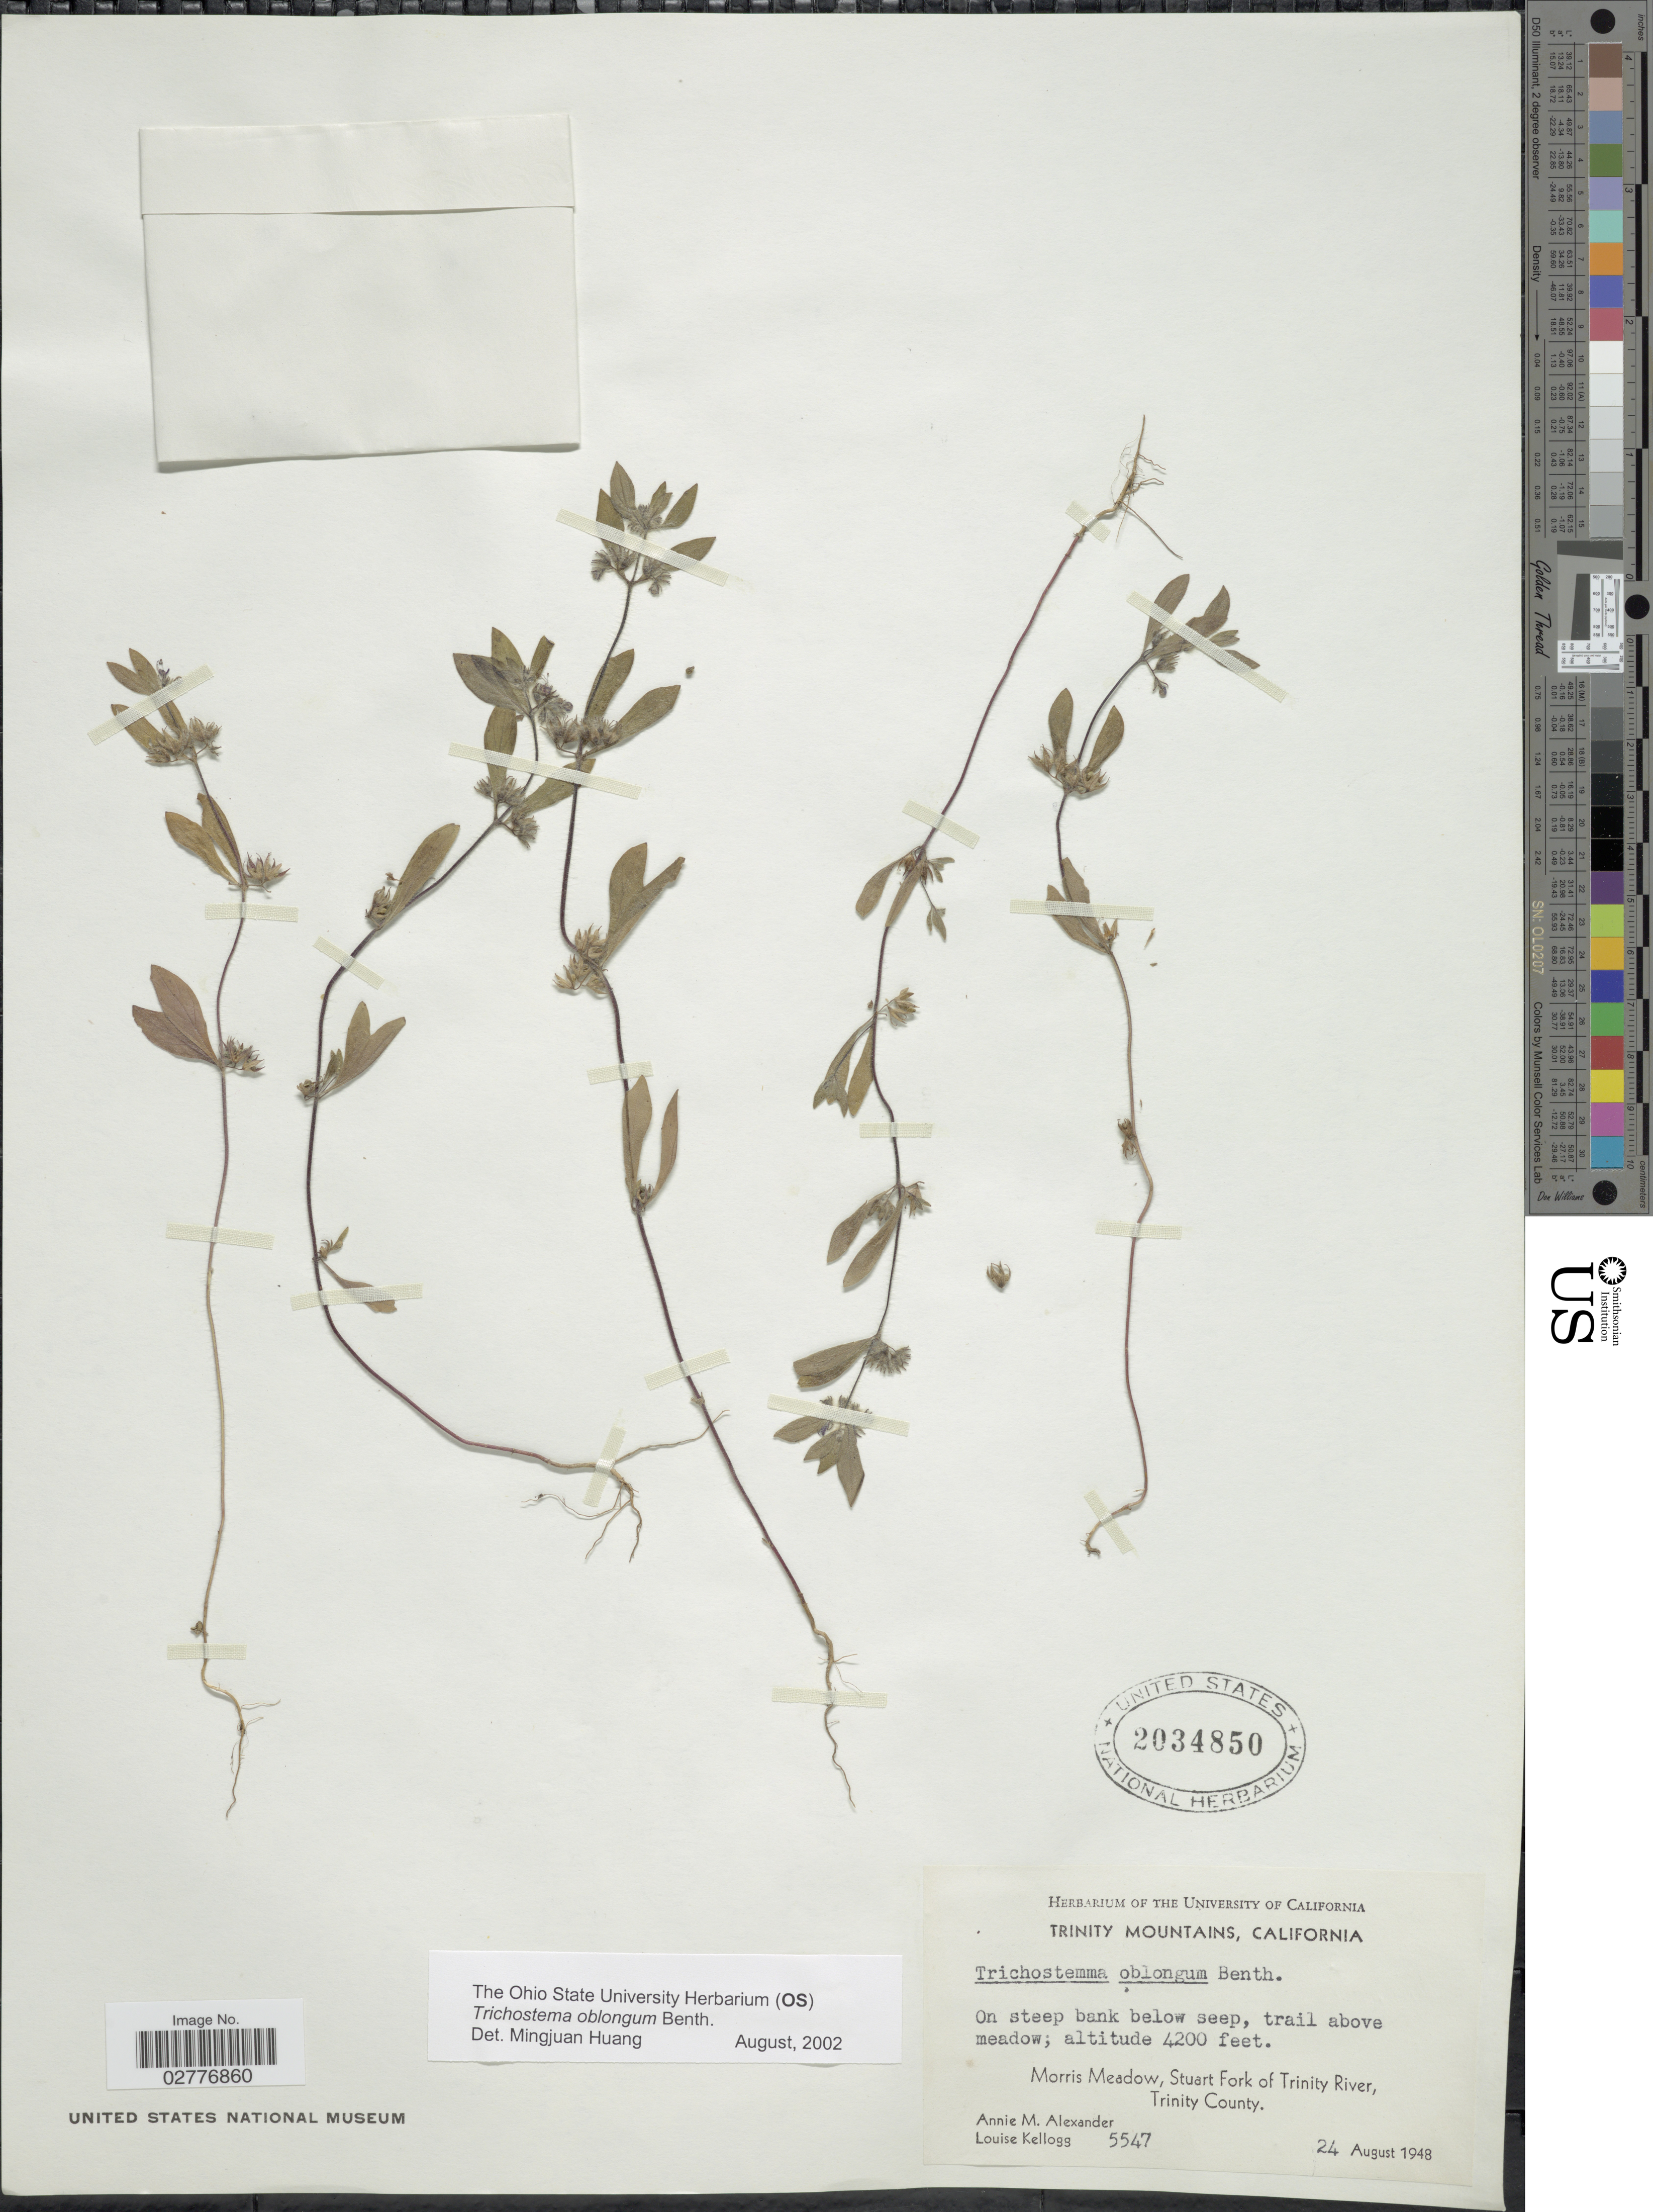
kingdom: Plantae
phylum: Tracheophyta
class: Magnoliopsida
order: Lamiales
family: Lamiaceae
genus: Trichostema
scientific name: Trichostema oblongum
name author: Benth.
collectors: A. M. Alexander & L. Kellogg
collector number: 5547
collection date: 1948-08-24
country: United States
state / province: California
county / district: Trinity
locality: Trinity Mountains. Morris Meadow, Stuart Fork of Trinity River, Trinity County.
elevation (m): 1280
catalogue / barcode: US 2034850